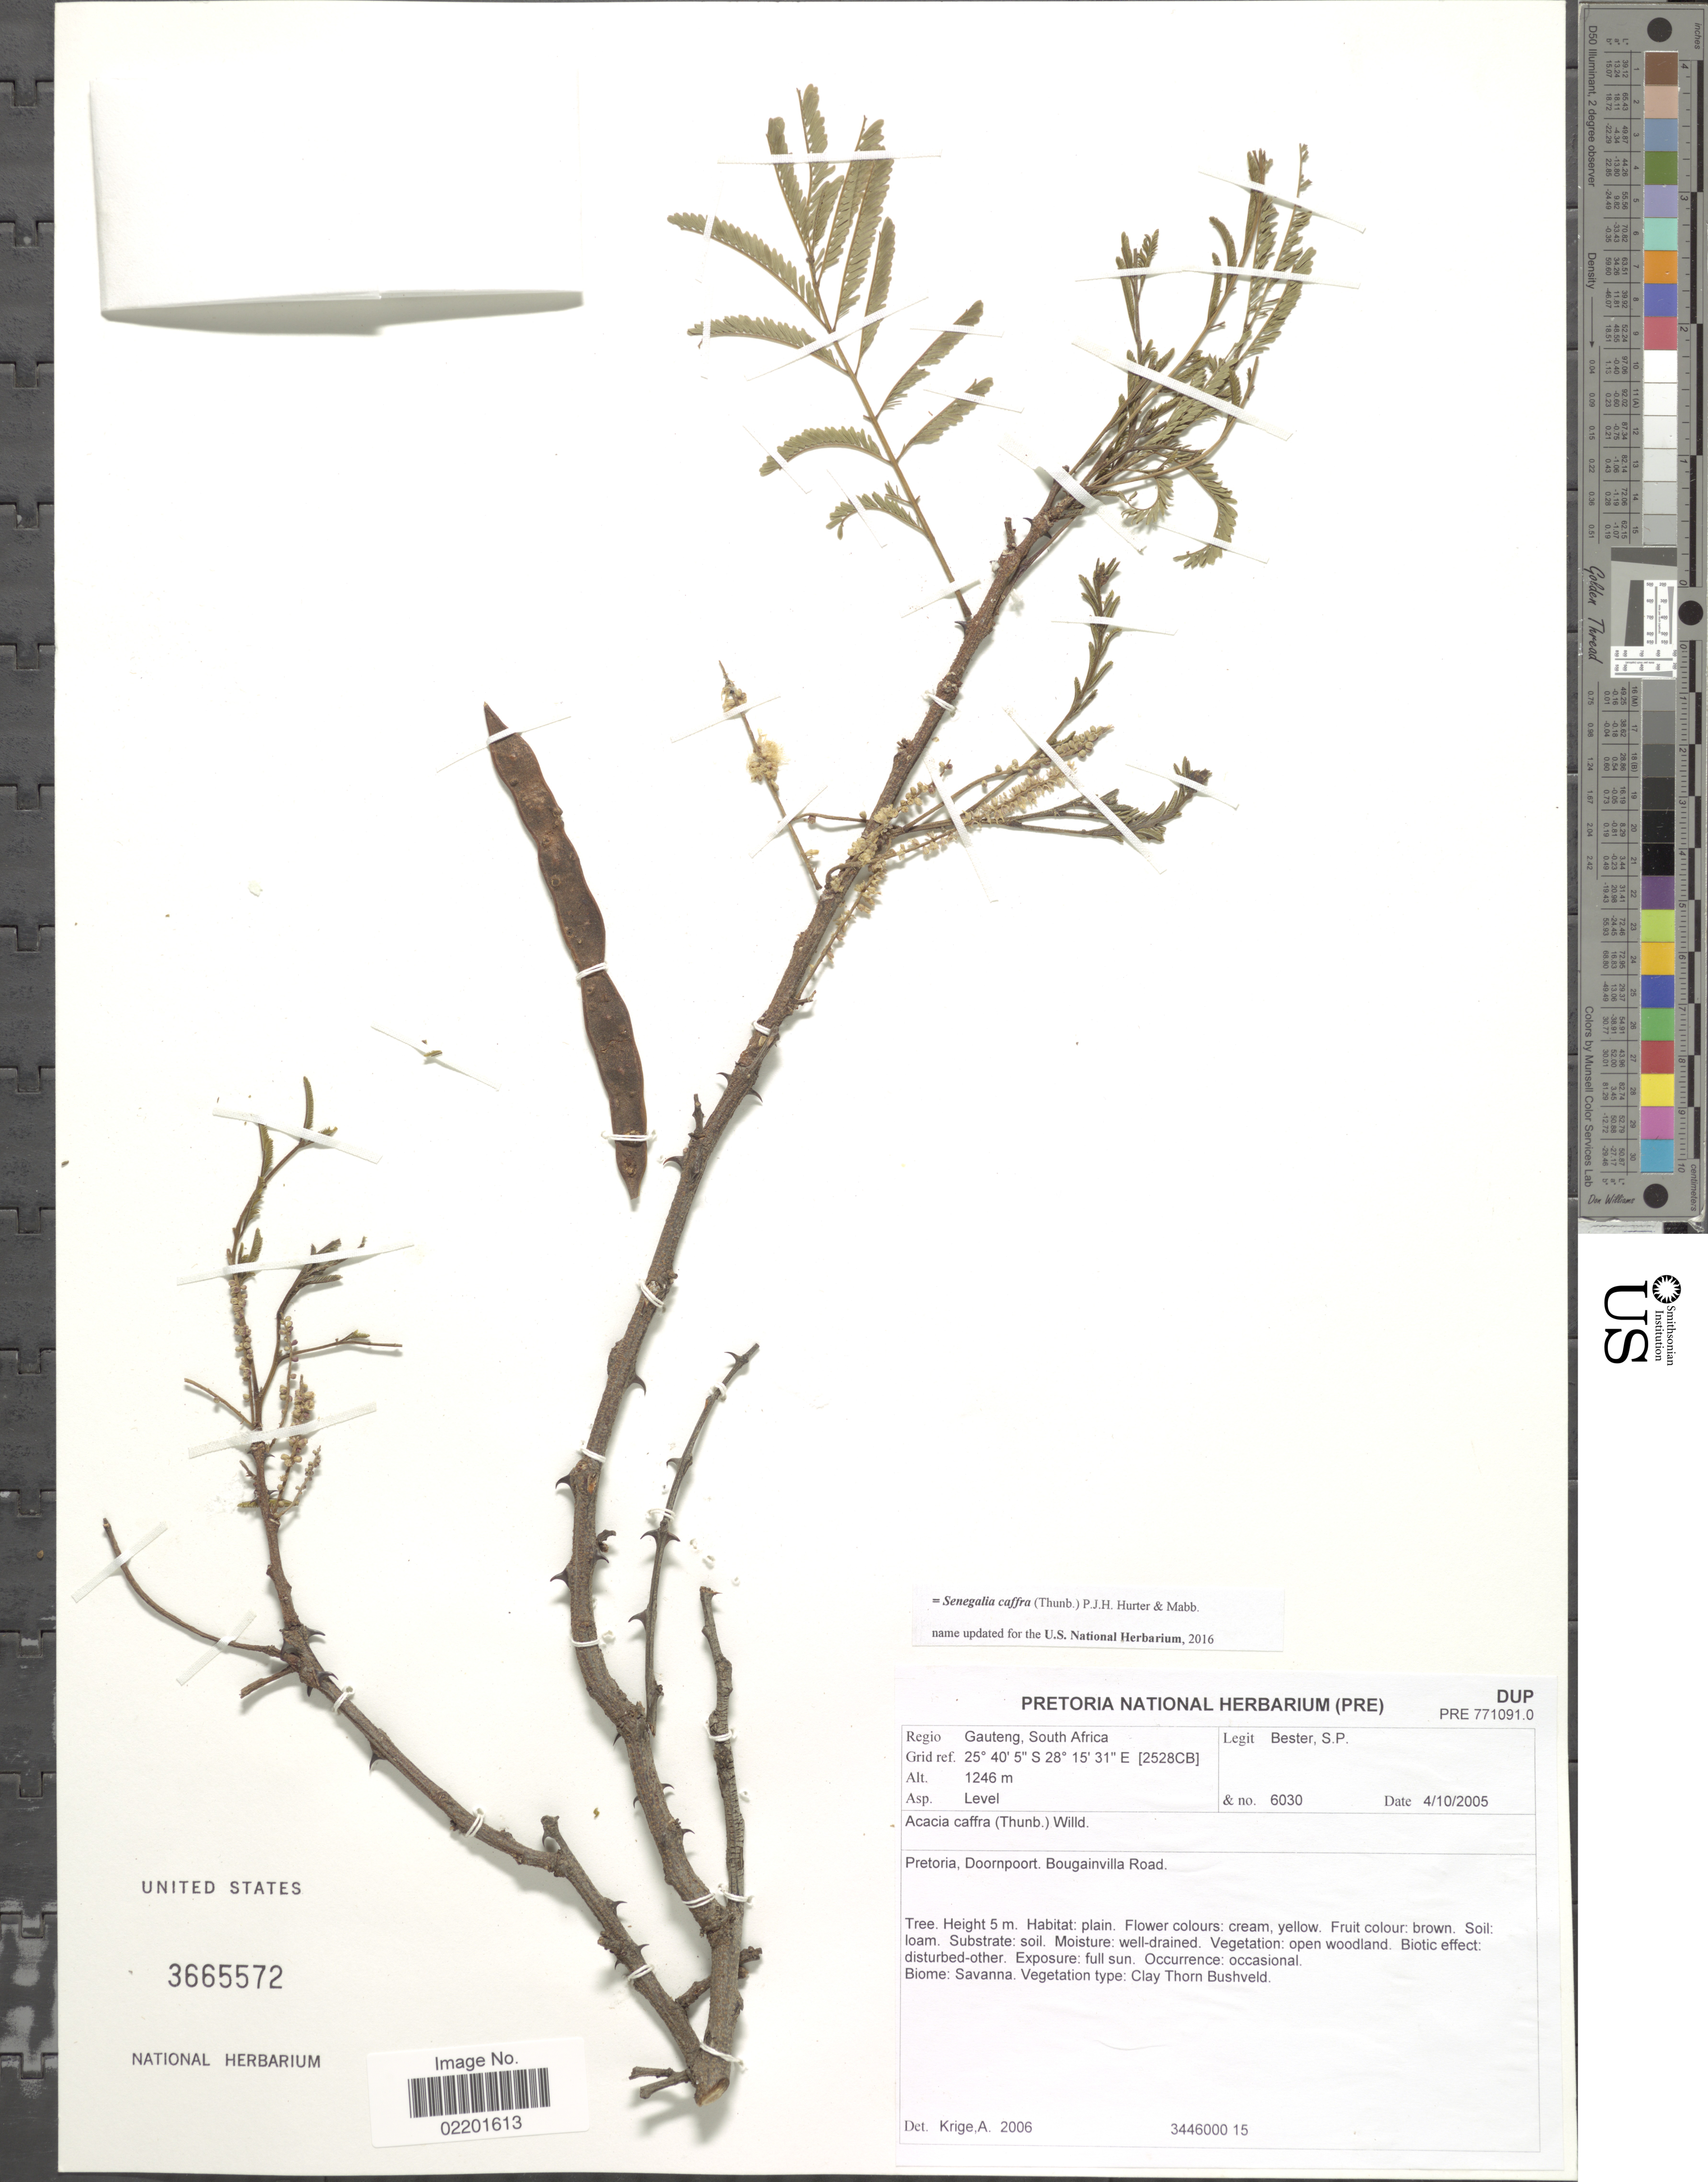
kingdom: Plantae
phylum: Tracheophyta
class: Magnoliopsida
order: Fabales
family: Fabaceae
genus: Senegalia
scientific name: Senegalia caffra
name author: (Thunb.) P.J.H. Hurter & Mabb.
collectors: S. Bester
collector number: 334600015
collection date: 2005-10-04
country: South Africa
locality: Regio Gauteng, South Africa, Pretoria, Doornpoort. Bougainvilla Road.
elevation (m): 1246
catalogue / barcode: US 3665572